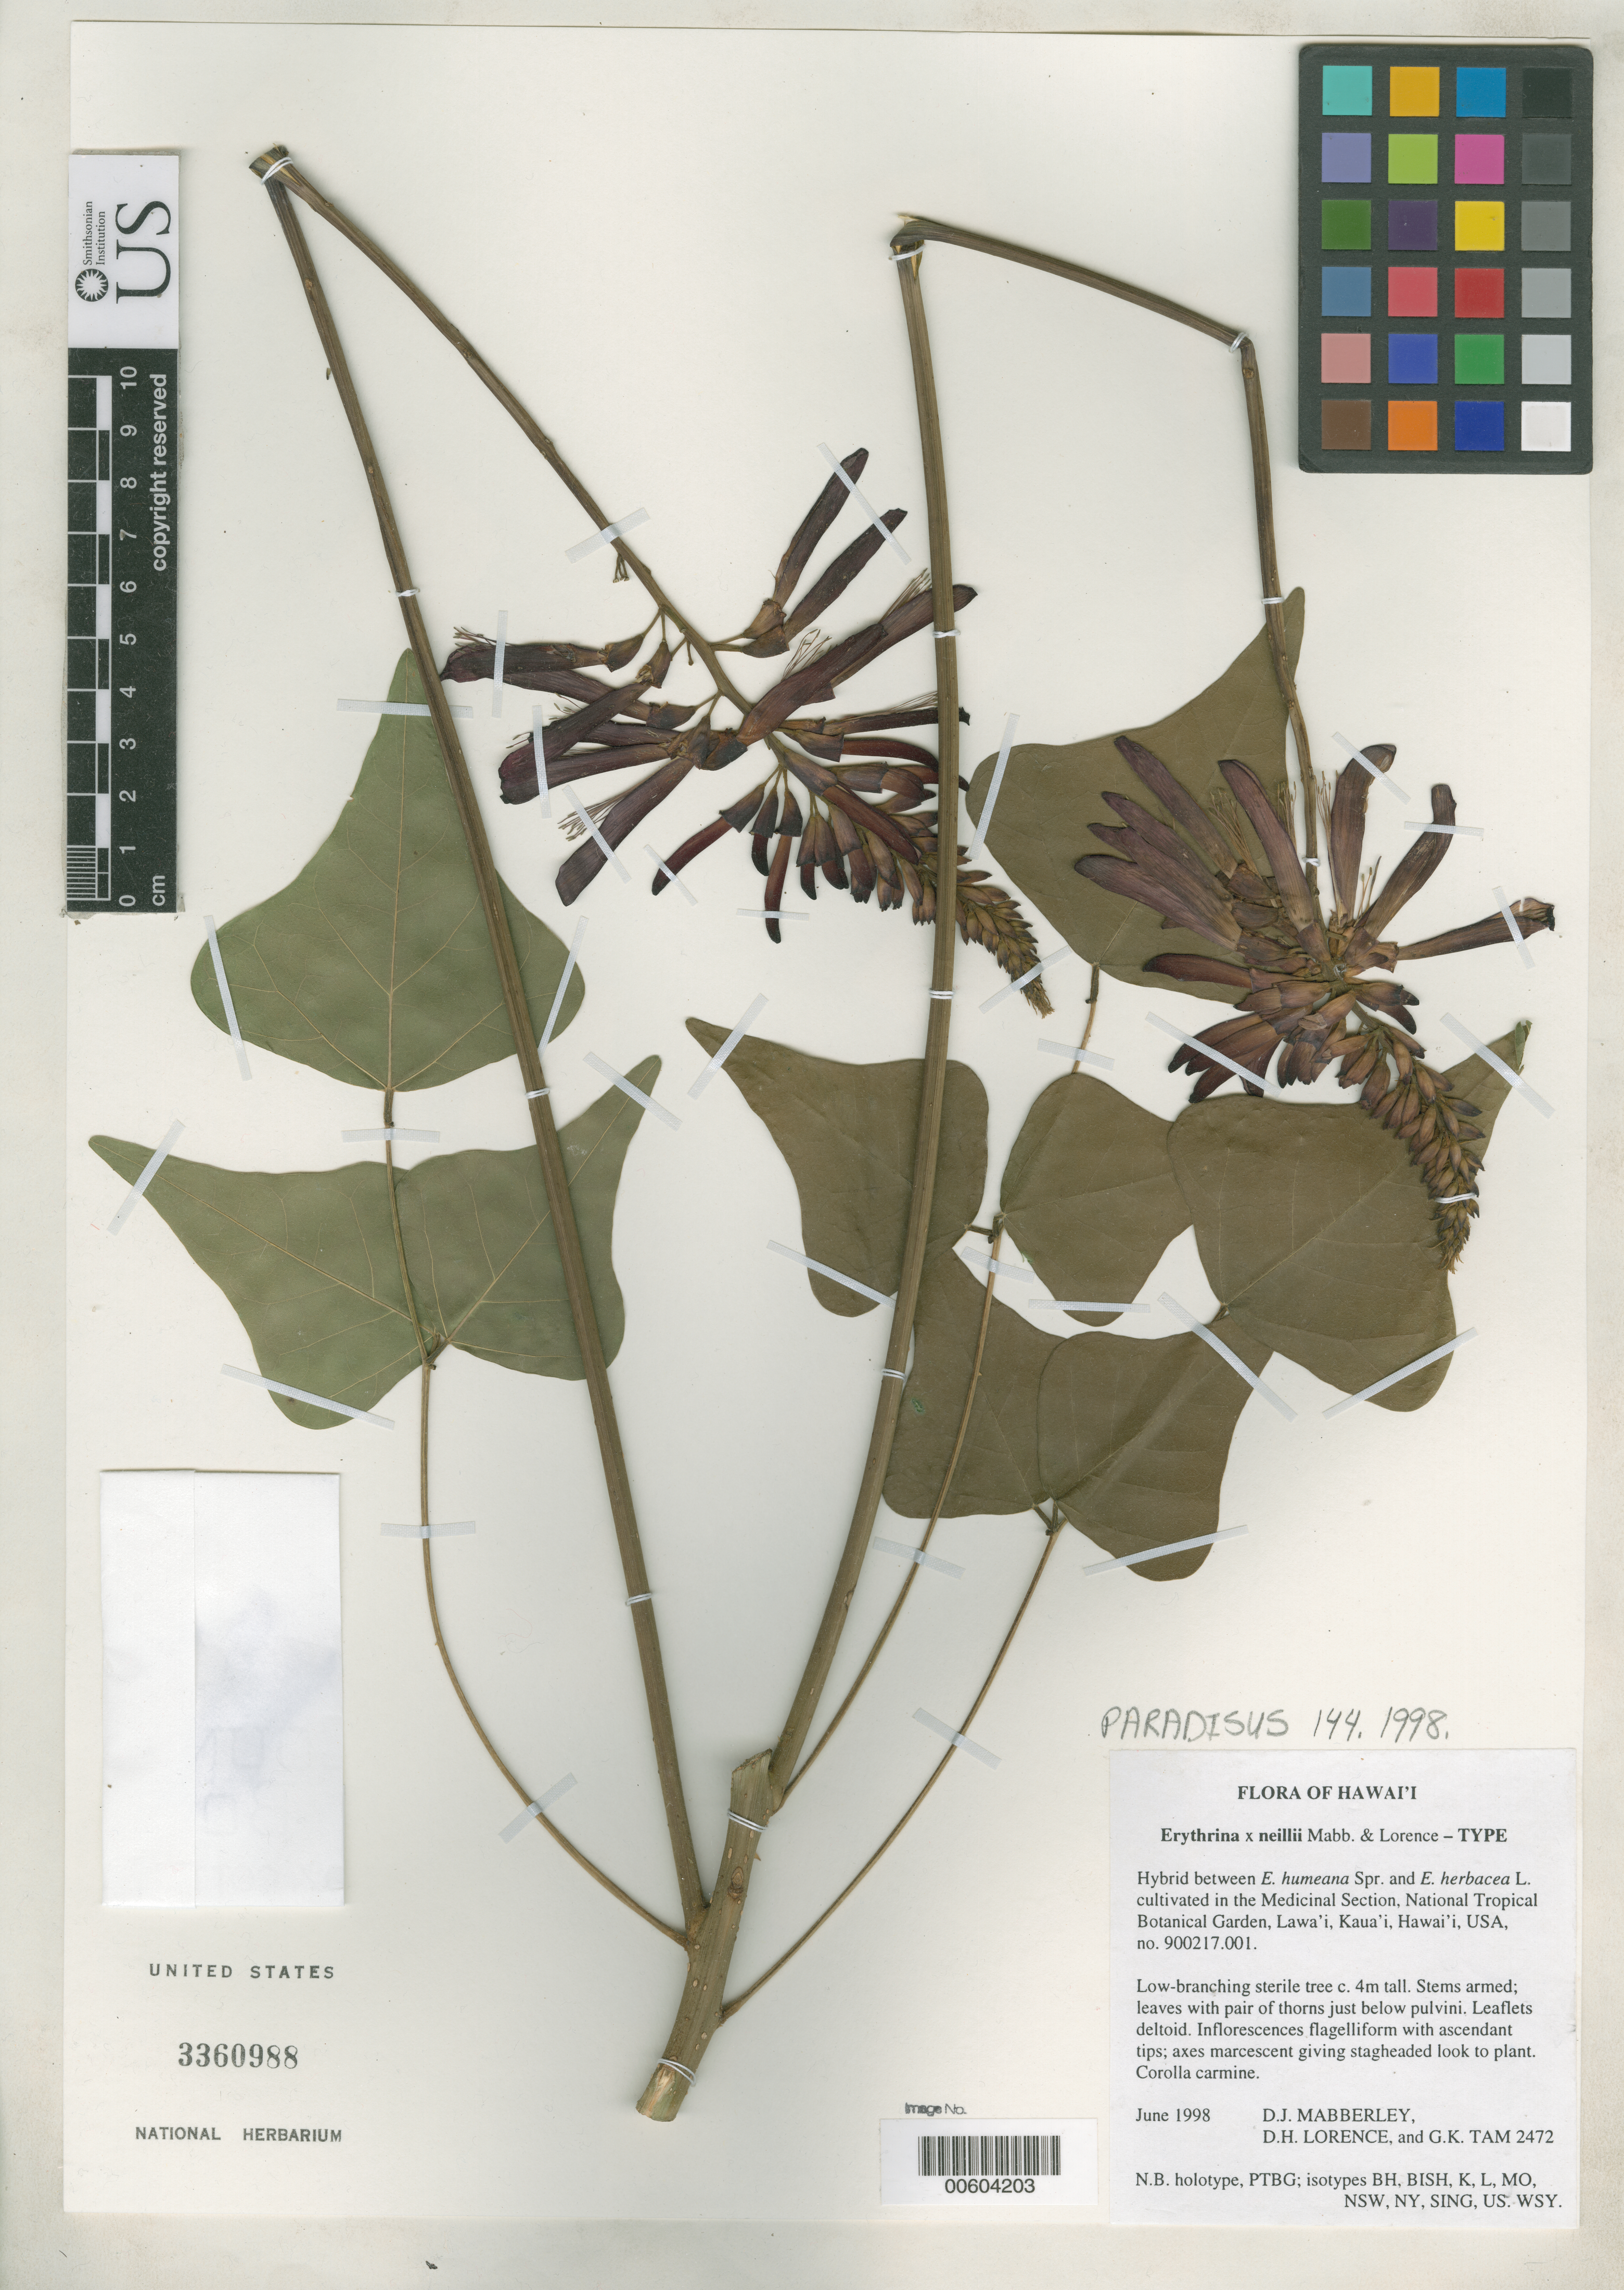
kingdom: Plantae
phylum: Tracheophyta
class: Magnoliopsida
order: Fabales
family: Fabaceae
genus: Erythrina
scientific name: Erythrina x neillii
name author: Mabb. & Lorence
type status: Isotype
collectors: D. J. Mabberley, D. Lorence & G. Tam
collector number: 2472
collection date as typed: Jun 1998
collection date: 1998-06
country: United States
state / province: Hawaii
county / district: Kauai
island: Kaua'i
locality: Cultivated in Medicinal section, Natl. Tropical Bot. Gard., Lawai.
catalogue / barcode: US 3360988